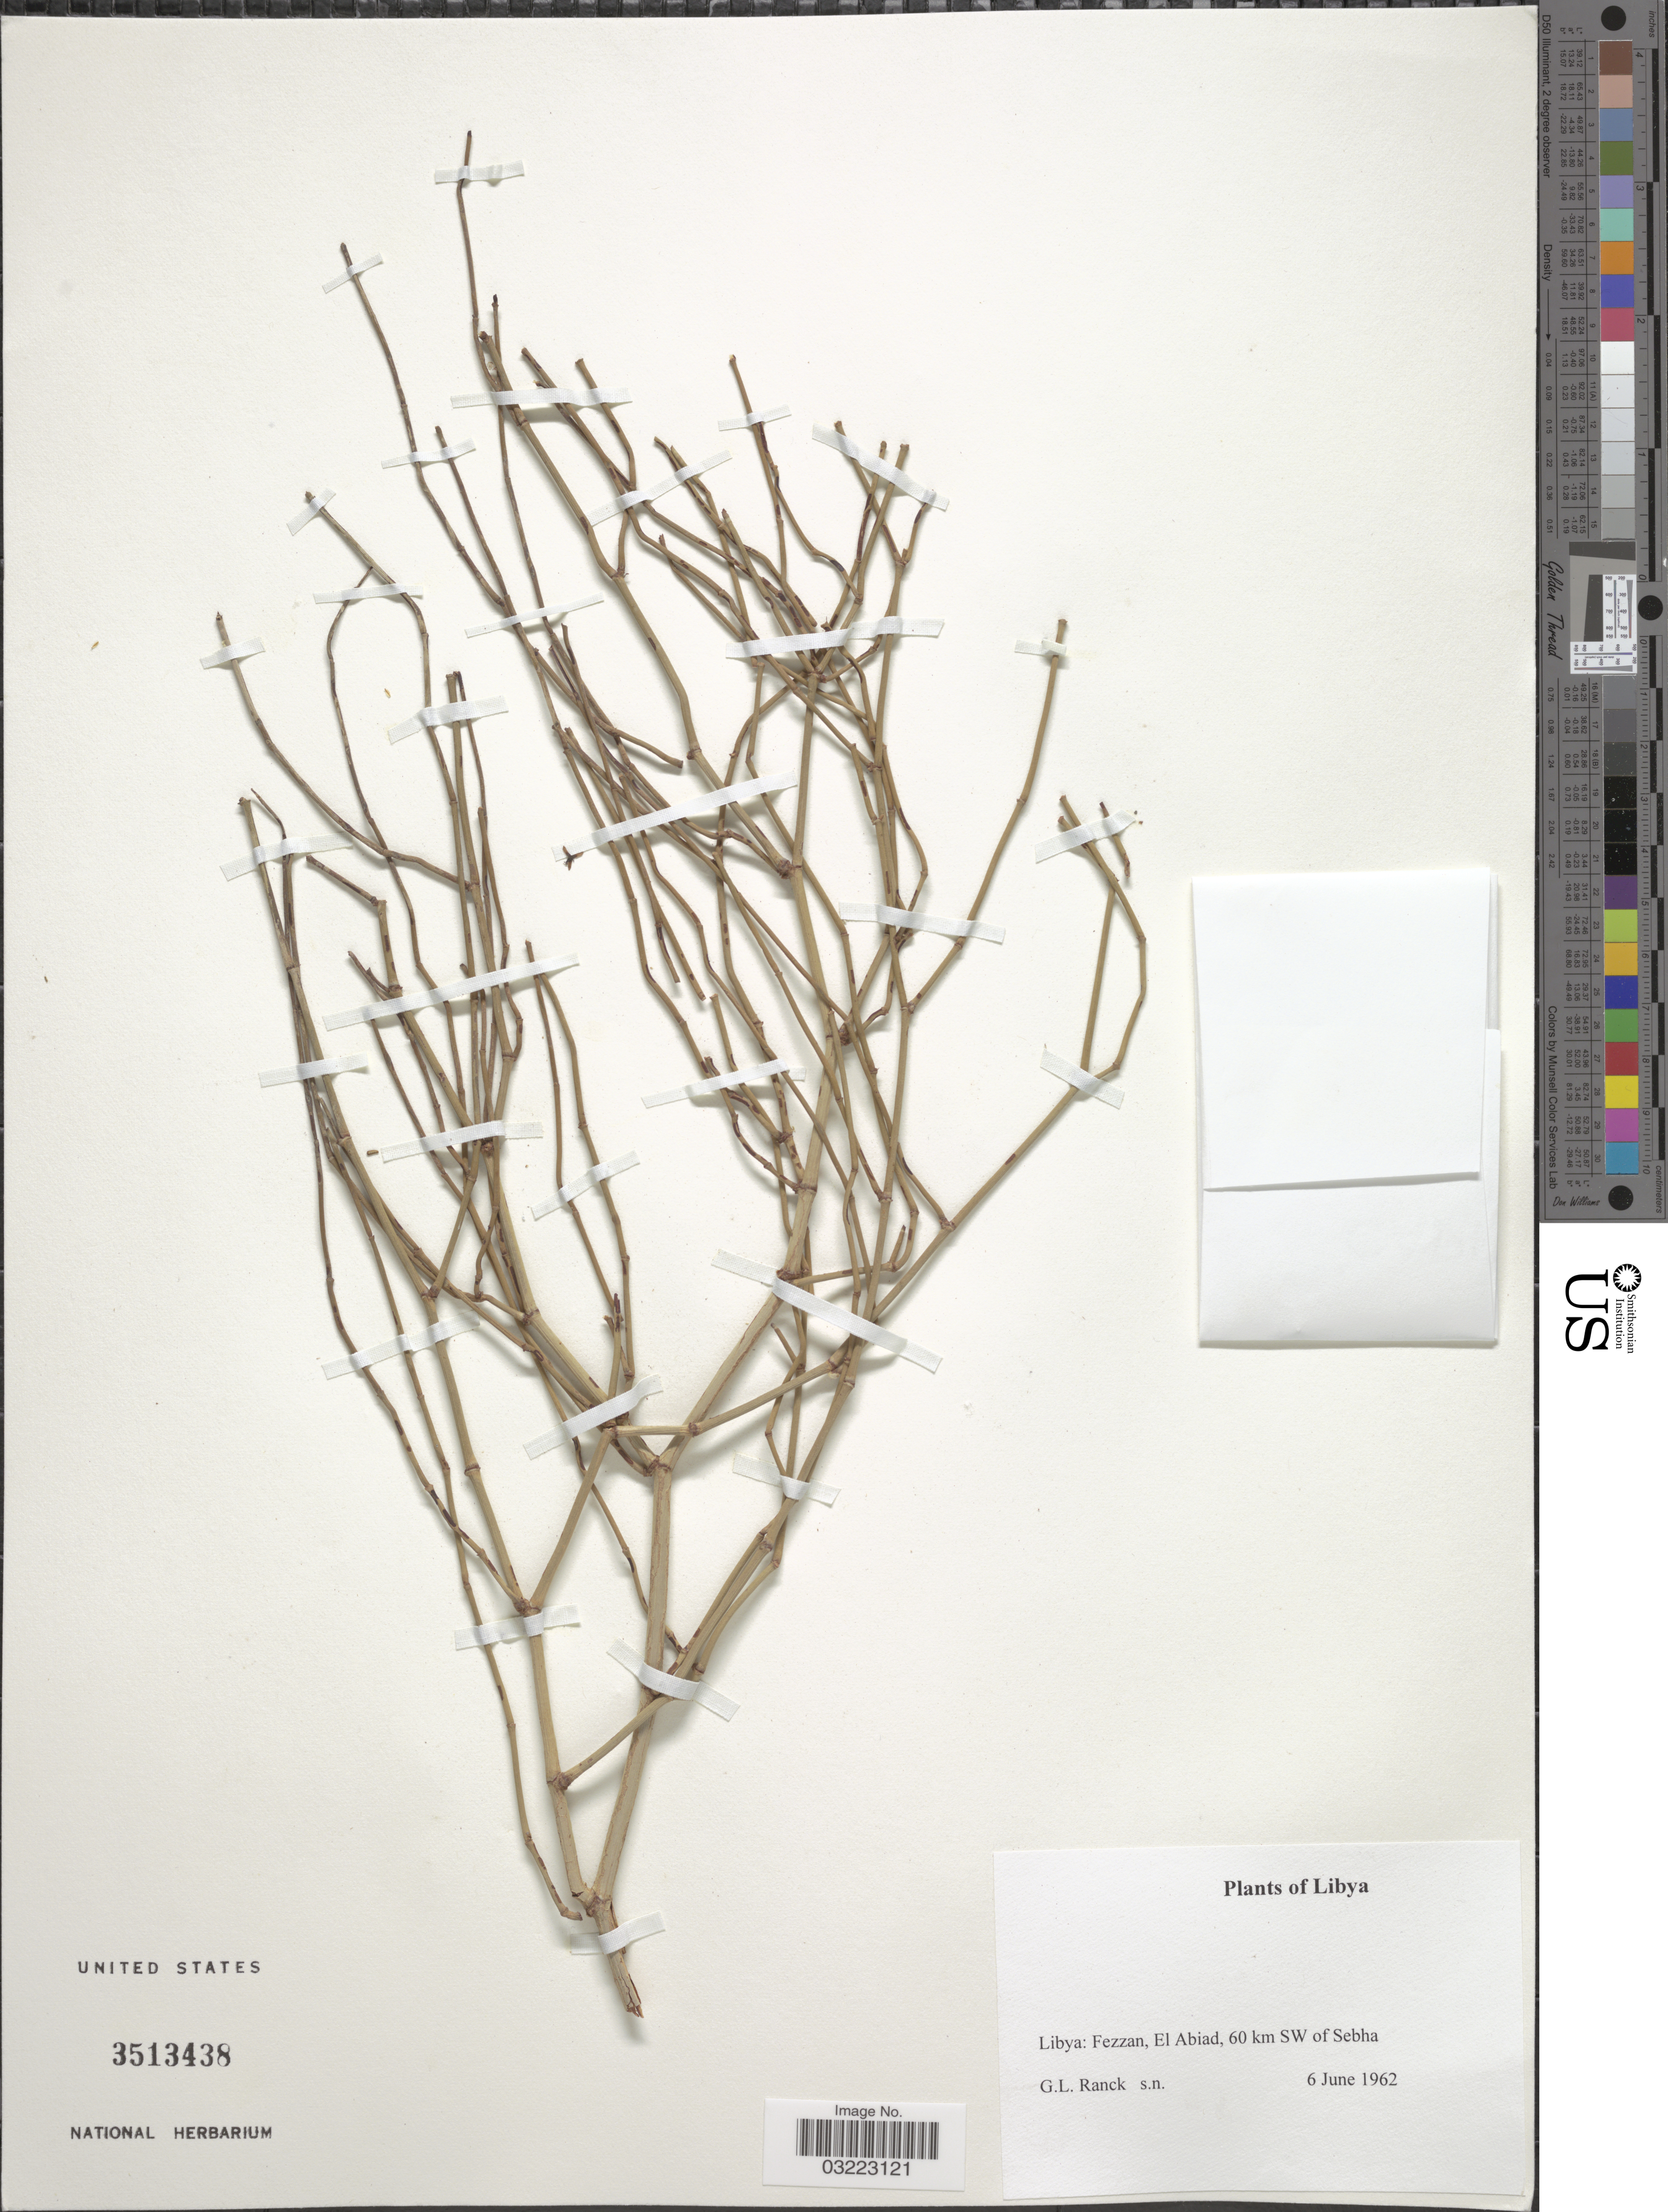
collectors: G. Ranck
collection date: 1962-06-06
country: Libya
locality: Fezzan, El Abiad, 60 km SW of Sebha.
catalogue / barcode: US 3513438